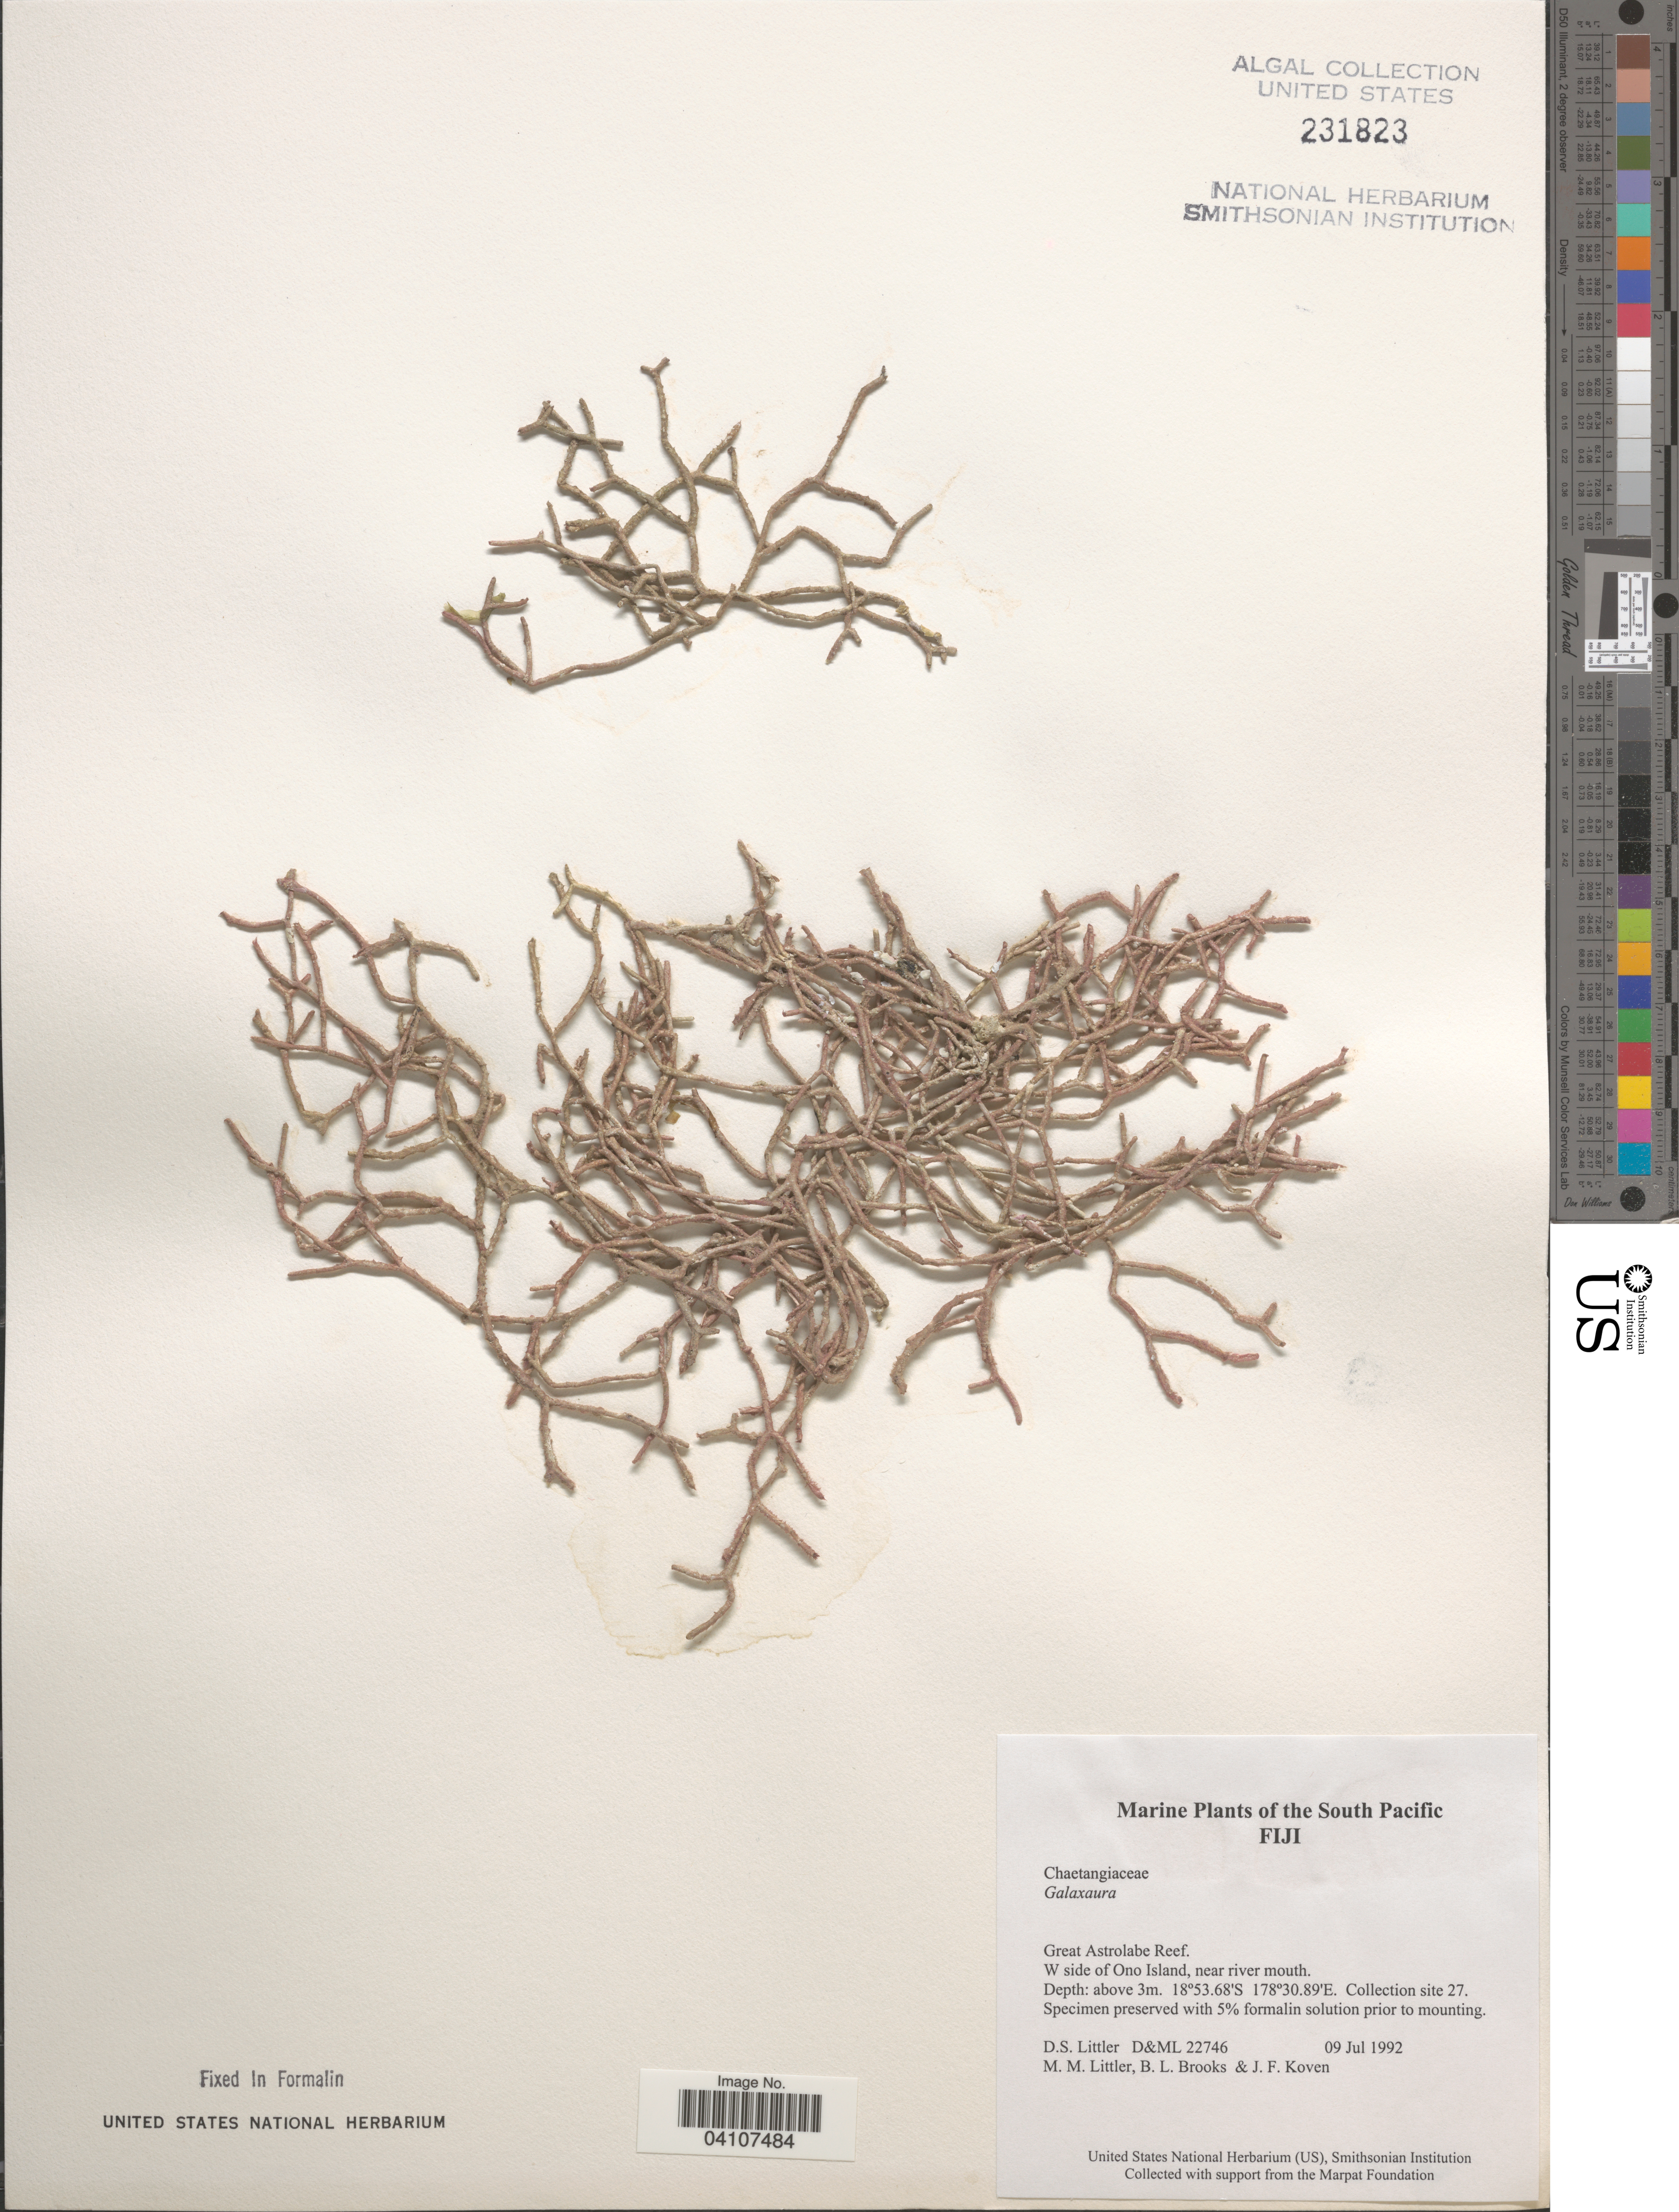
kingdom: Plantae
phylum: Rhodophyta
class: Florideophyceae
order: Nemaliales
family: Galaxauraceae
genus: Galaxaura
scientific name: Galaxaura sp.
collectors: D. S. Littler, B. Brooks & J. Koven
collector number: D&ML 22746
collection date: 1992-07-09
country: Fiji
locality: The South Pacific. Great Astrolabe Reef. W side of Ono Island, near river mouth. Collection site 27.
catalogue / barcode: US 231823